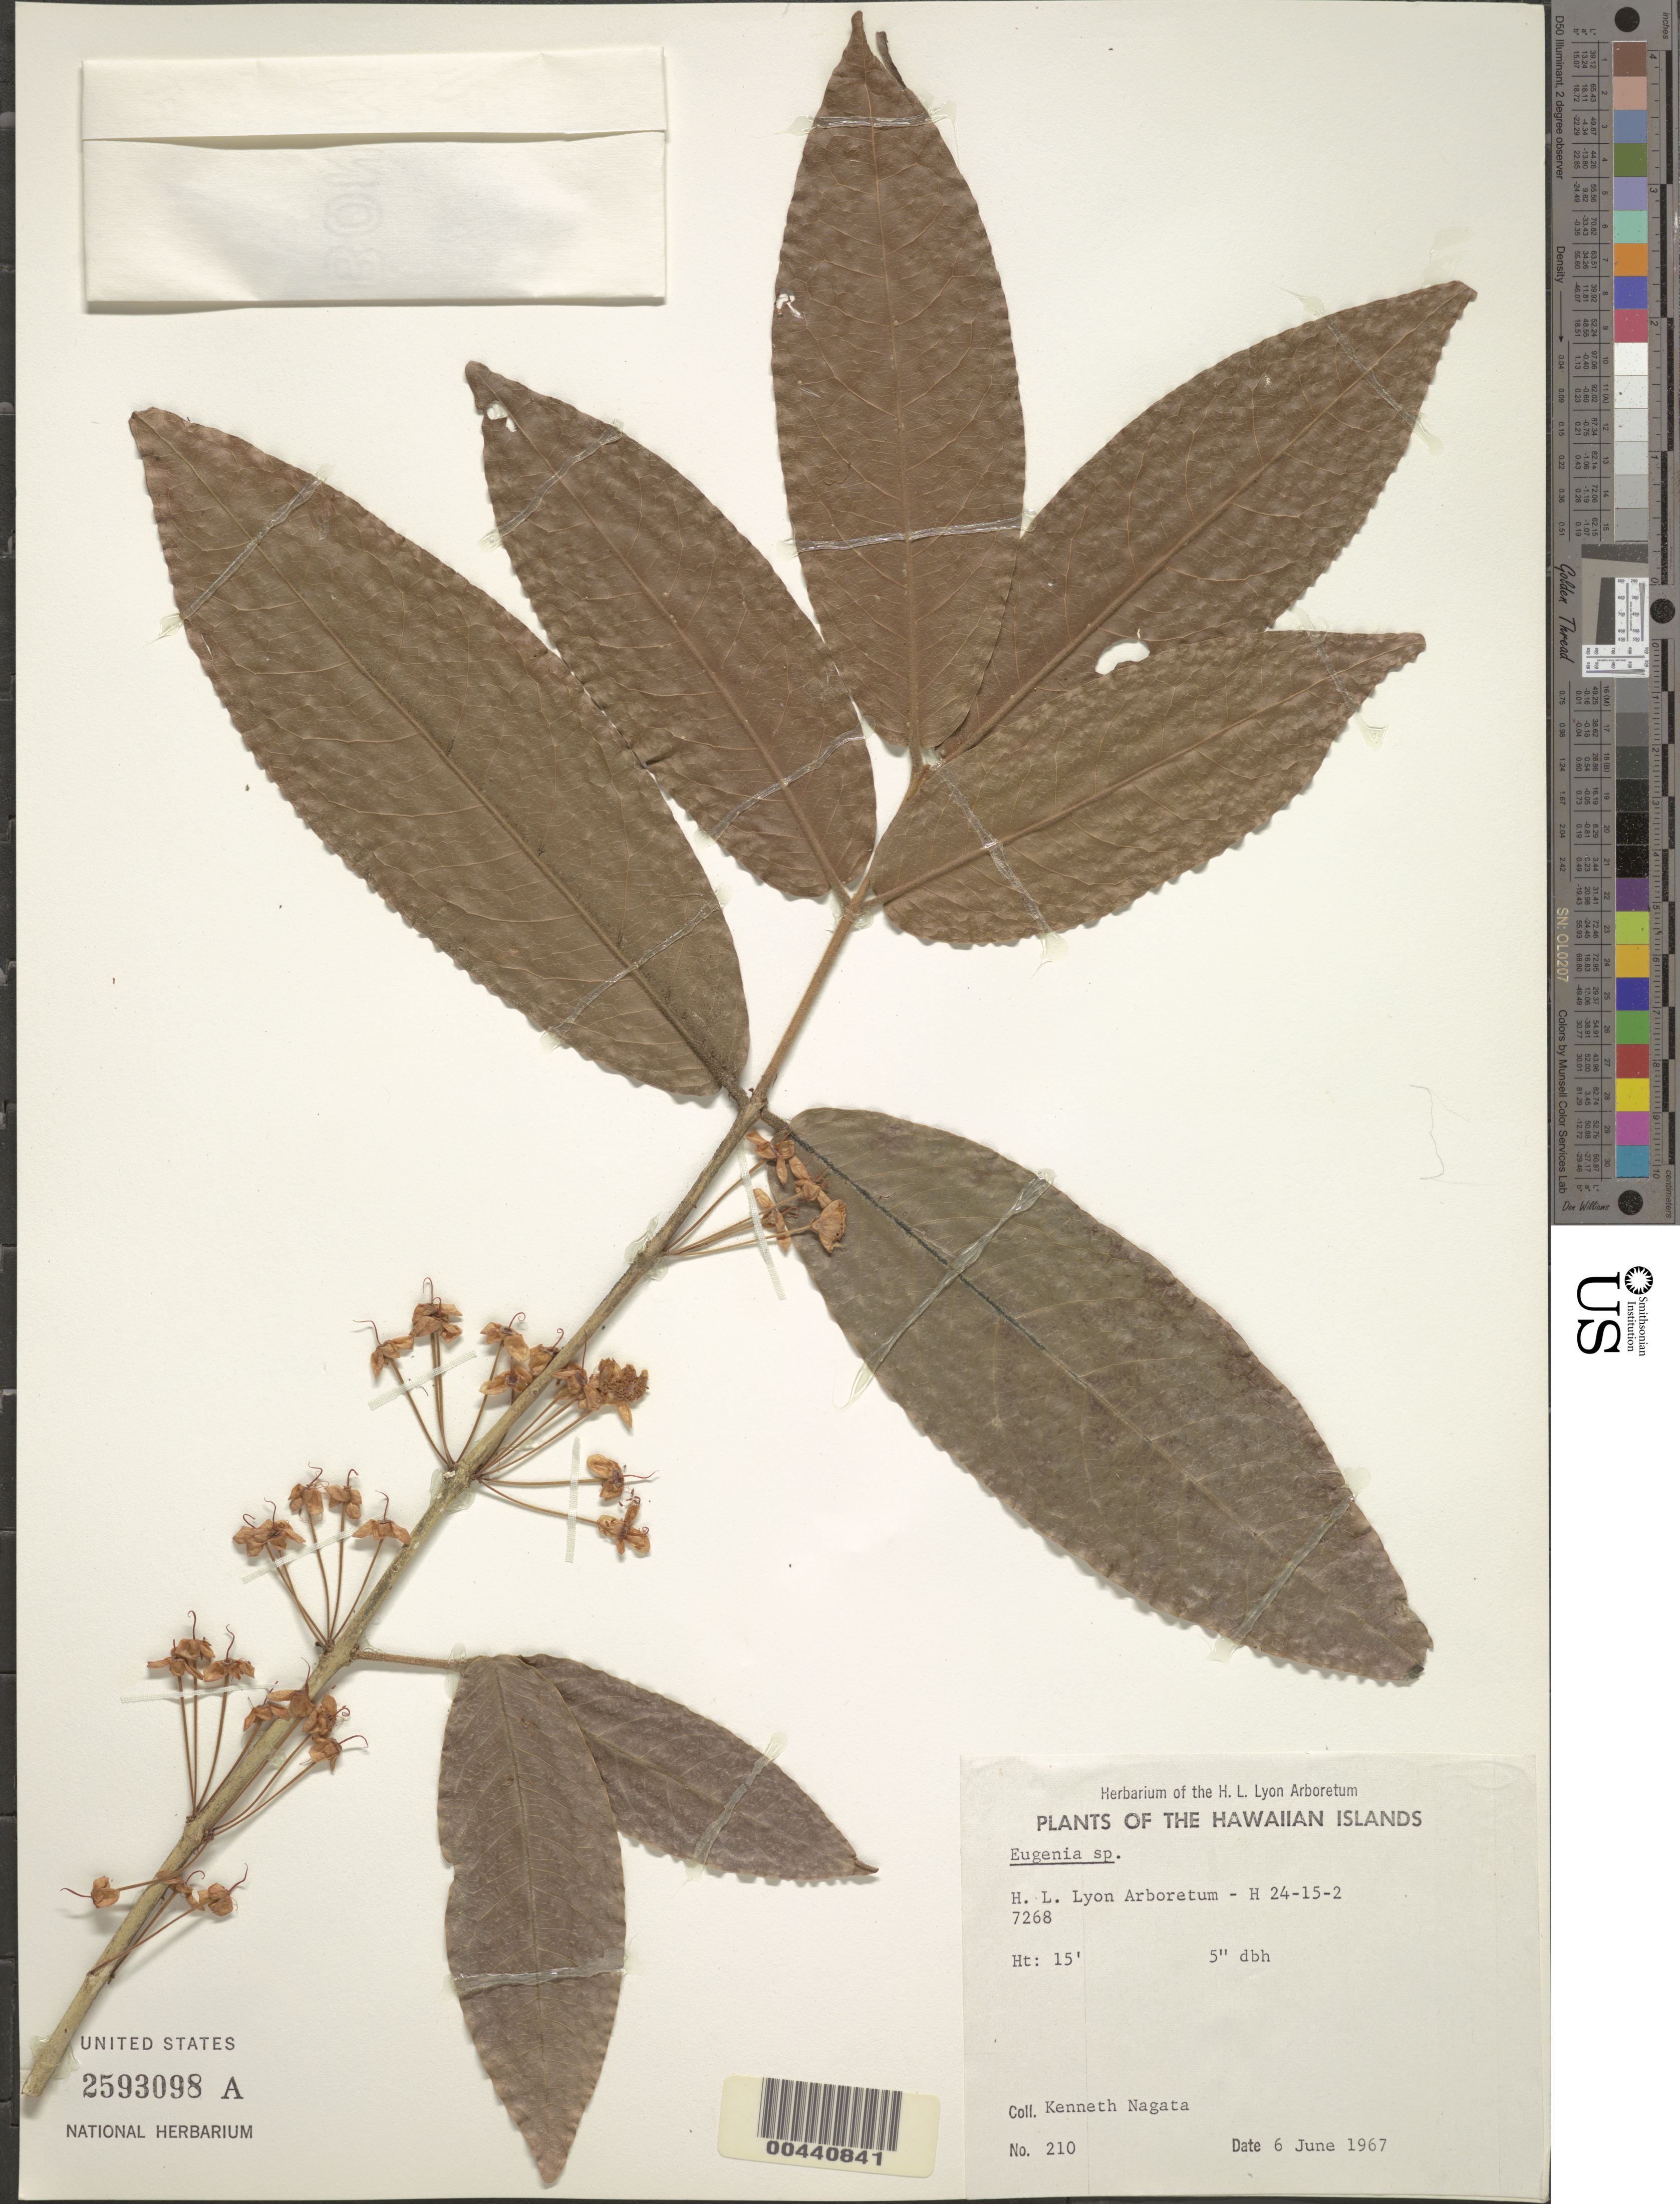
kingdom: Plantae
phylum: Tracheophyta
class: Magnoliopsida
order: Myrtales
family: Myrtaceae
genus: Eugenia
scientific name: Eugenia sp.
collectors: K. Nagata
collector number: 210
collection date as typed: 6 Jun 1967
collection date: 1967-06-06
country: United States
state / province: Hawaii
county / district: Honolulu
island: Oahu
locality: H. L. Lyon Arboretum - H 24-15-2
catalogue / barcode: US 2593098A